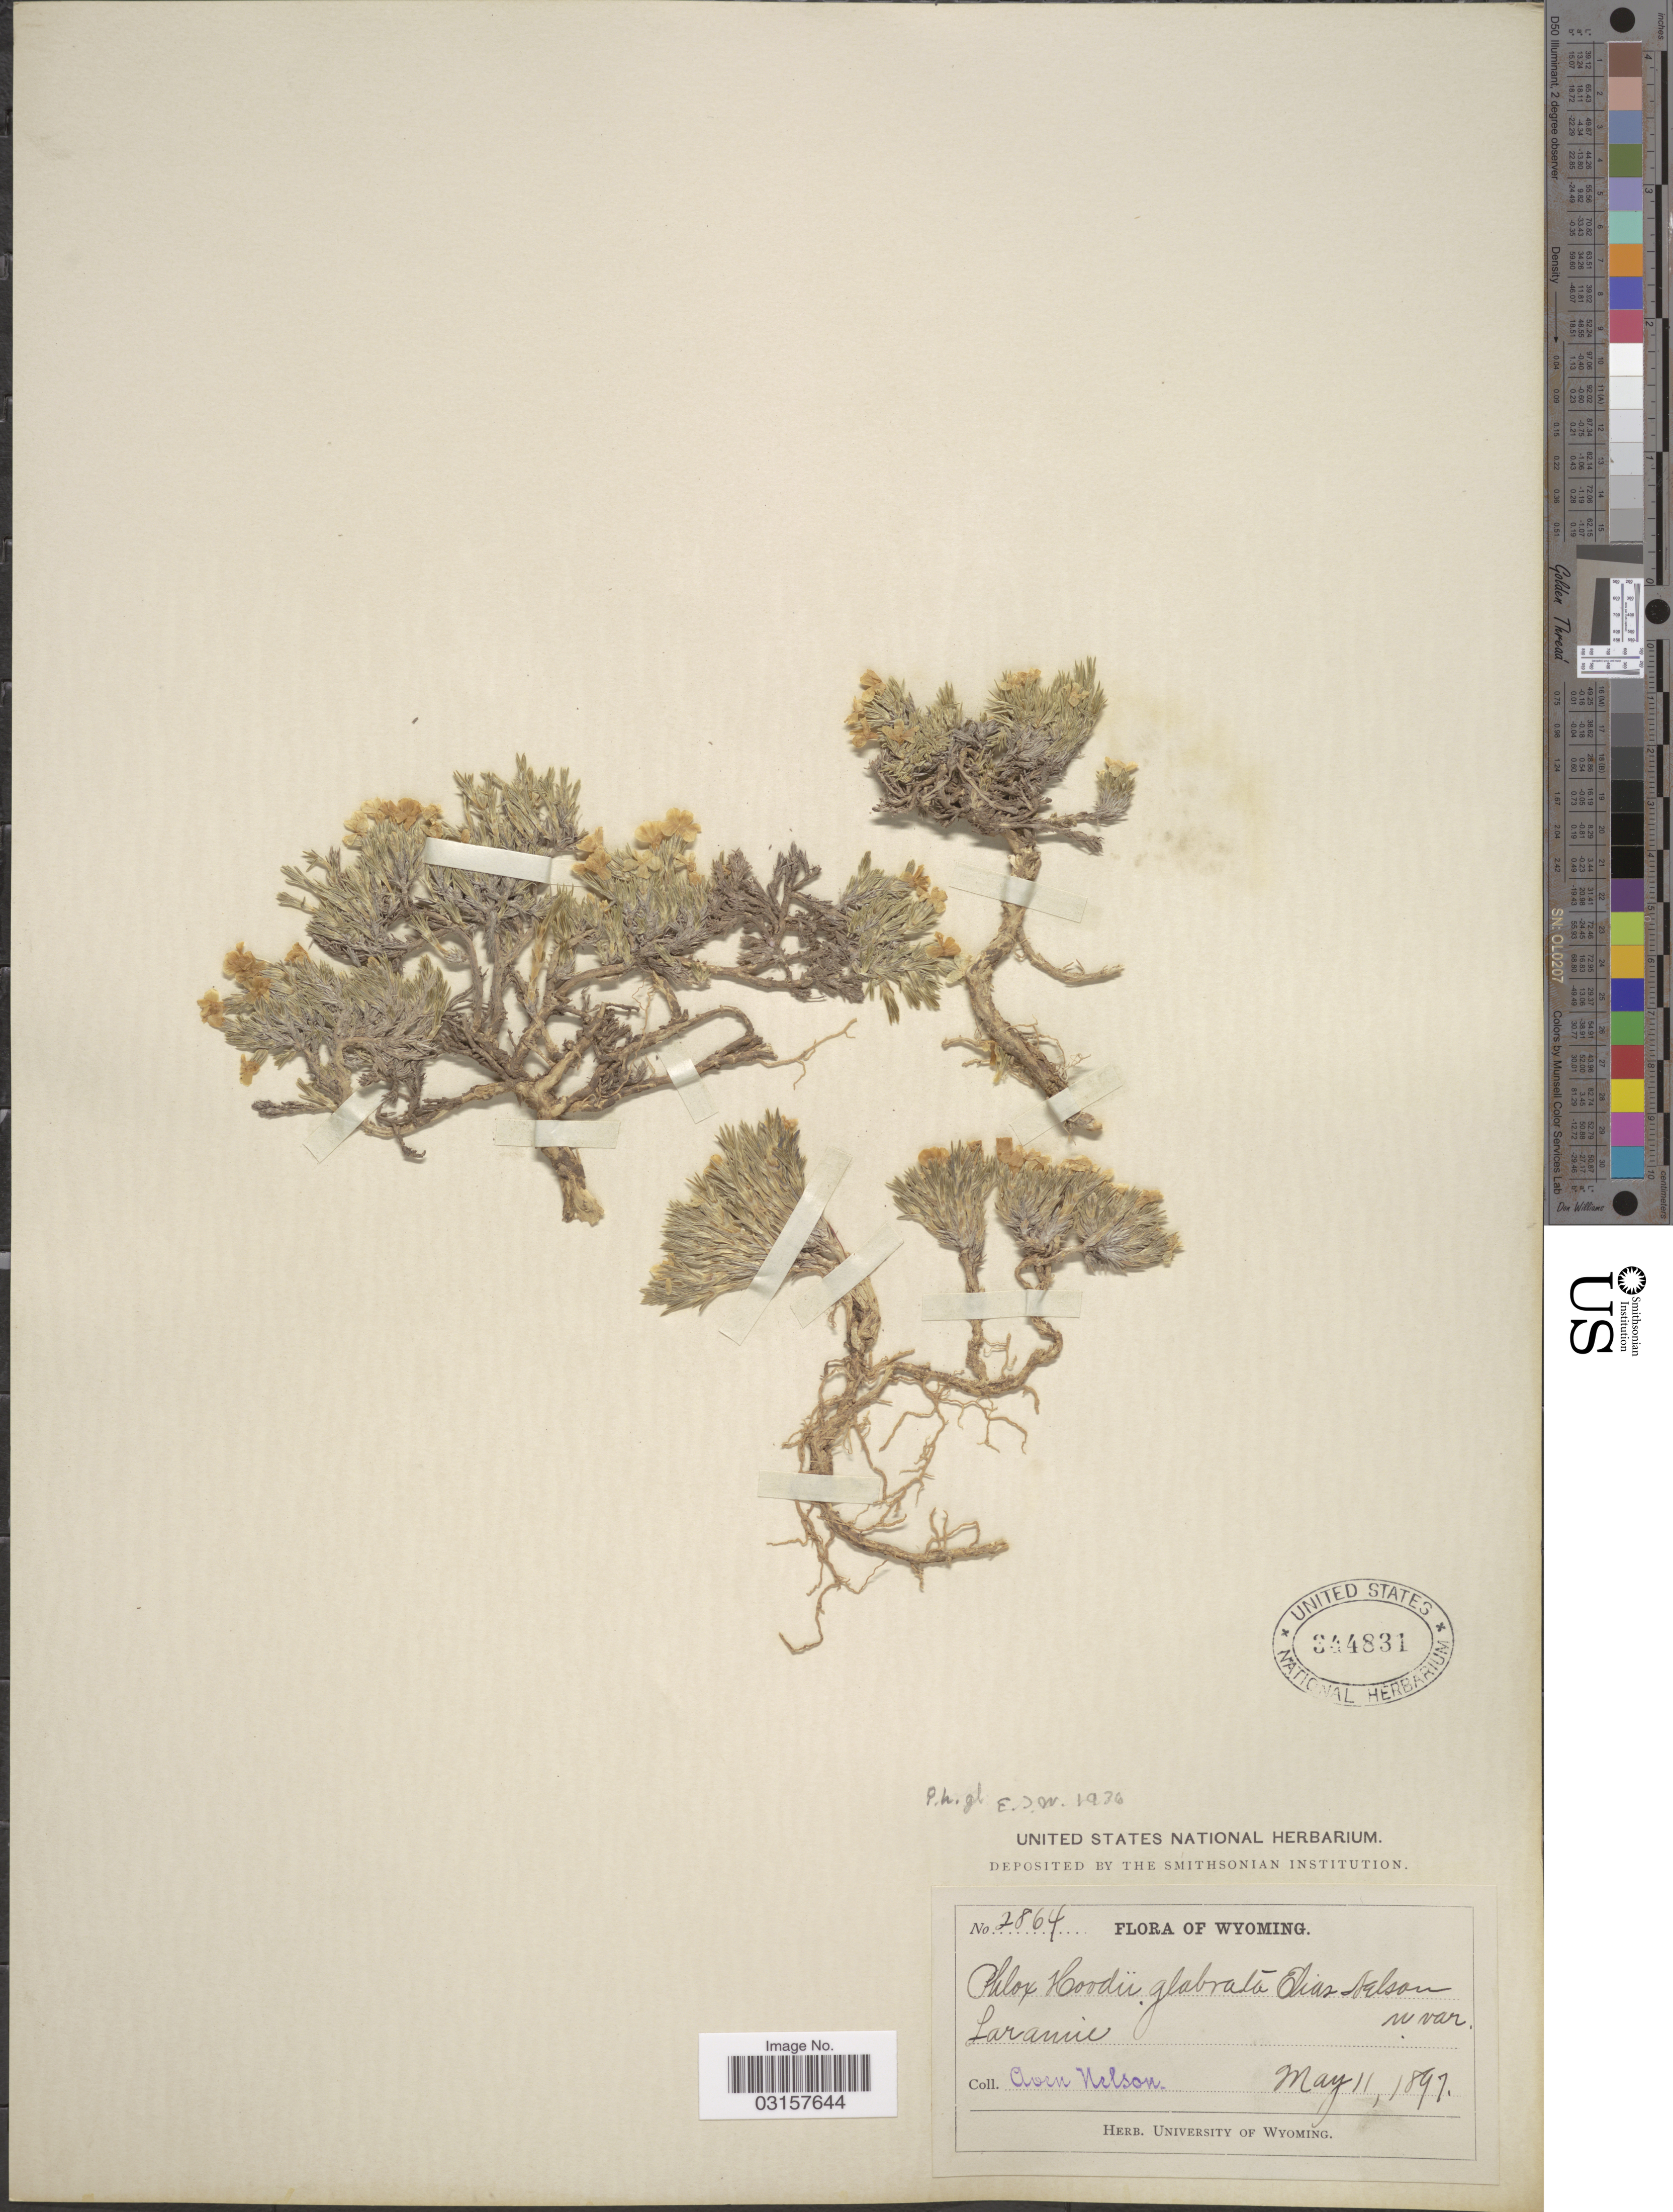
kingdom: Plantae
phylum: Tracheophyta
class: Magnoliopsida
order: Ericales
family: Polemoniaceae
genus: Phlox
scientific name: Phlox hoodii subsp. hoodii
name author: Richardson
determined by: Mayfield, M. H.; Ferguson, C. J.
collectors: A. Nelson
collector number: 2864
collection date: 1897-05-11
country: United States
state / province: Wyoming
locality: Laramie.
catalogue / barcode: US 344831